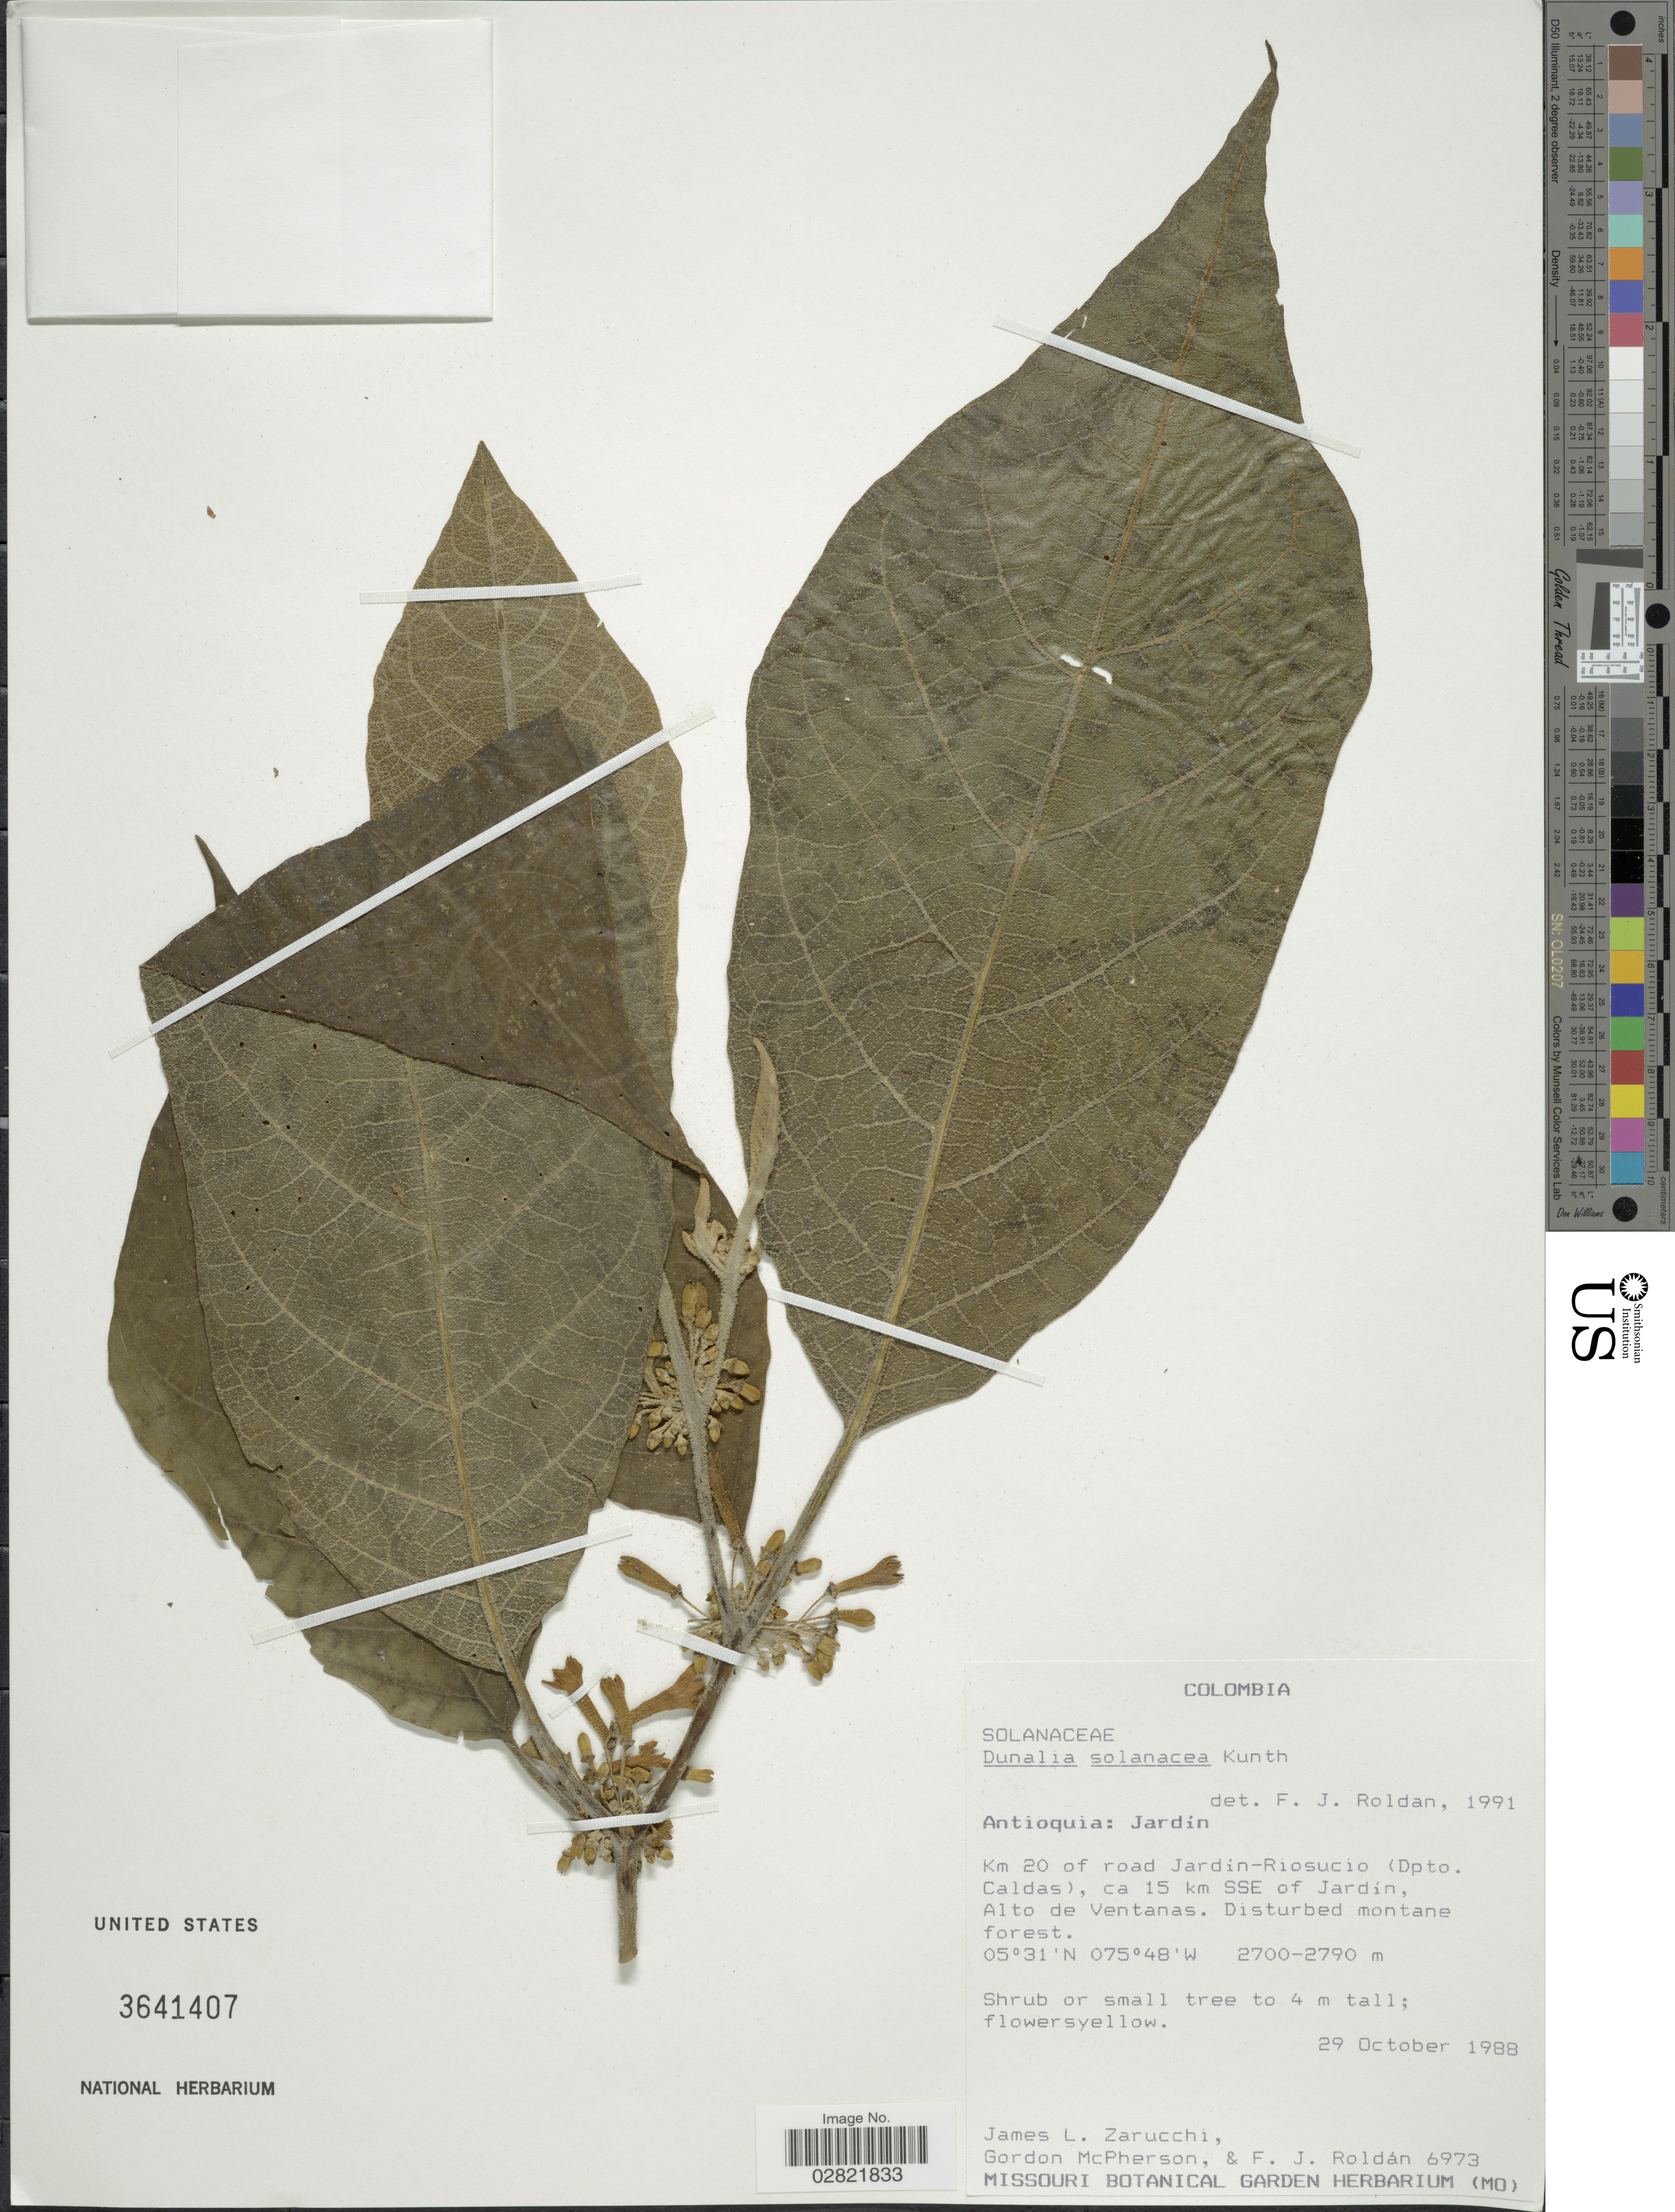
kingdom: Plantae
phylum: Tracheophyta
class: Magnoliopsida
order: Solanales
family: Solanaceae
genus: Dunalia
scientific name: Dunalia solanacea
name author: Kunth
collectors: J. L. Zarucchi, G. McPherson & F. J. Roldán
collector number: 6973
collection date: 1988-10-29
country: Colombia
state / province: Antioquia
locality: Jardín, Km 20 of road Jardín-Riosucio (Dpto. Caldas) ca 15 km SSE of Jardín, Alto de Ventanas.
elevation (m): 2700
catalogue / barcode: US 3641407